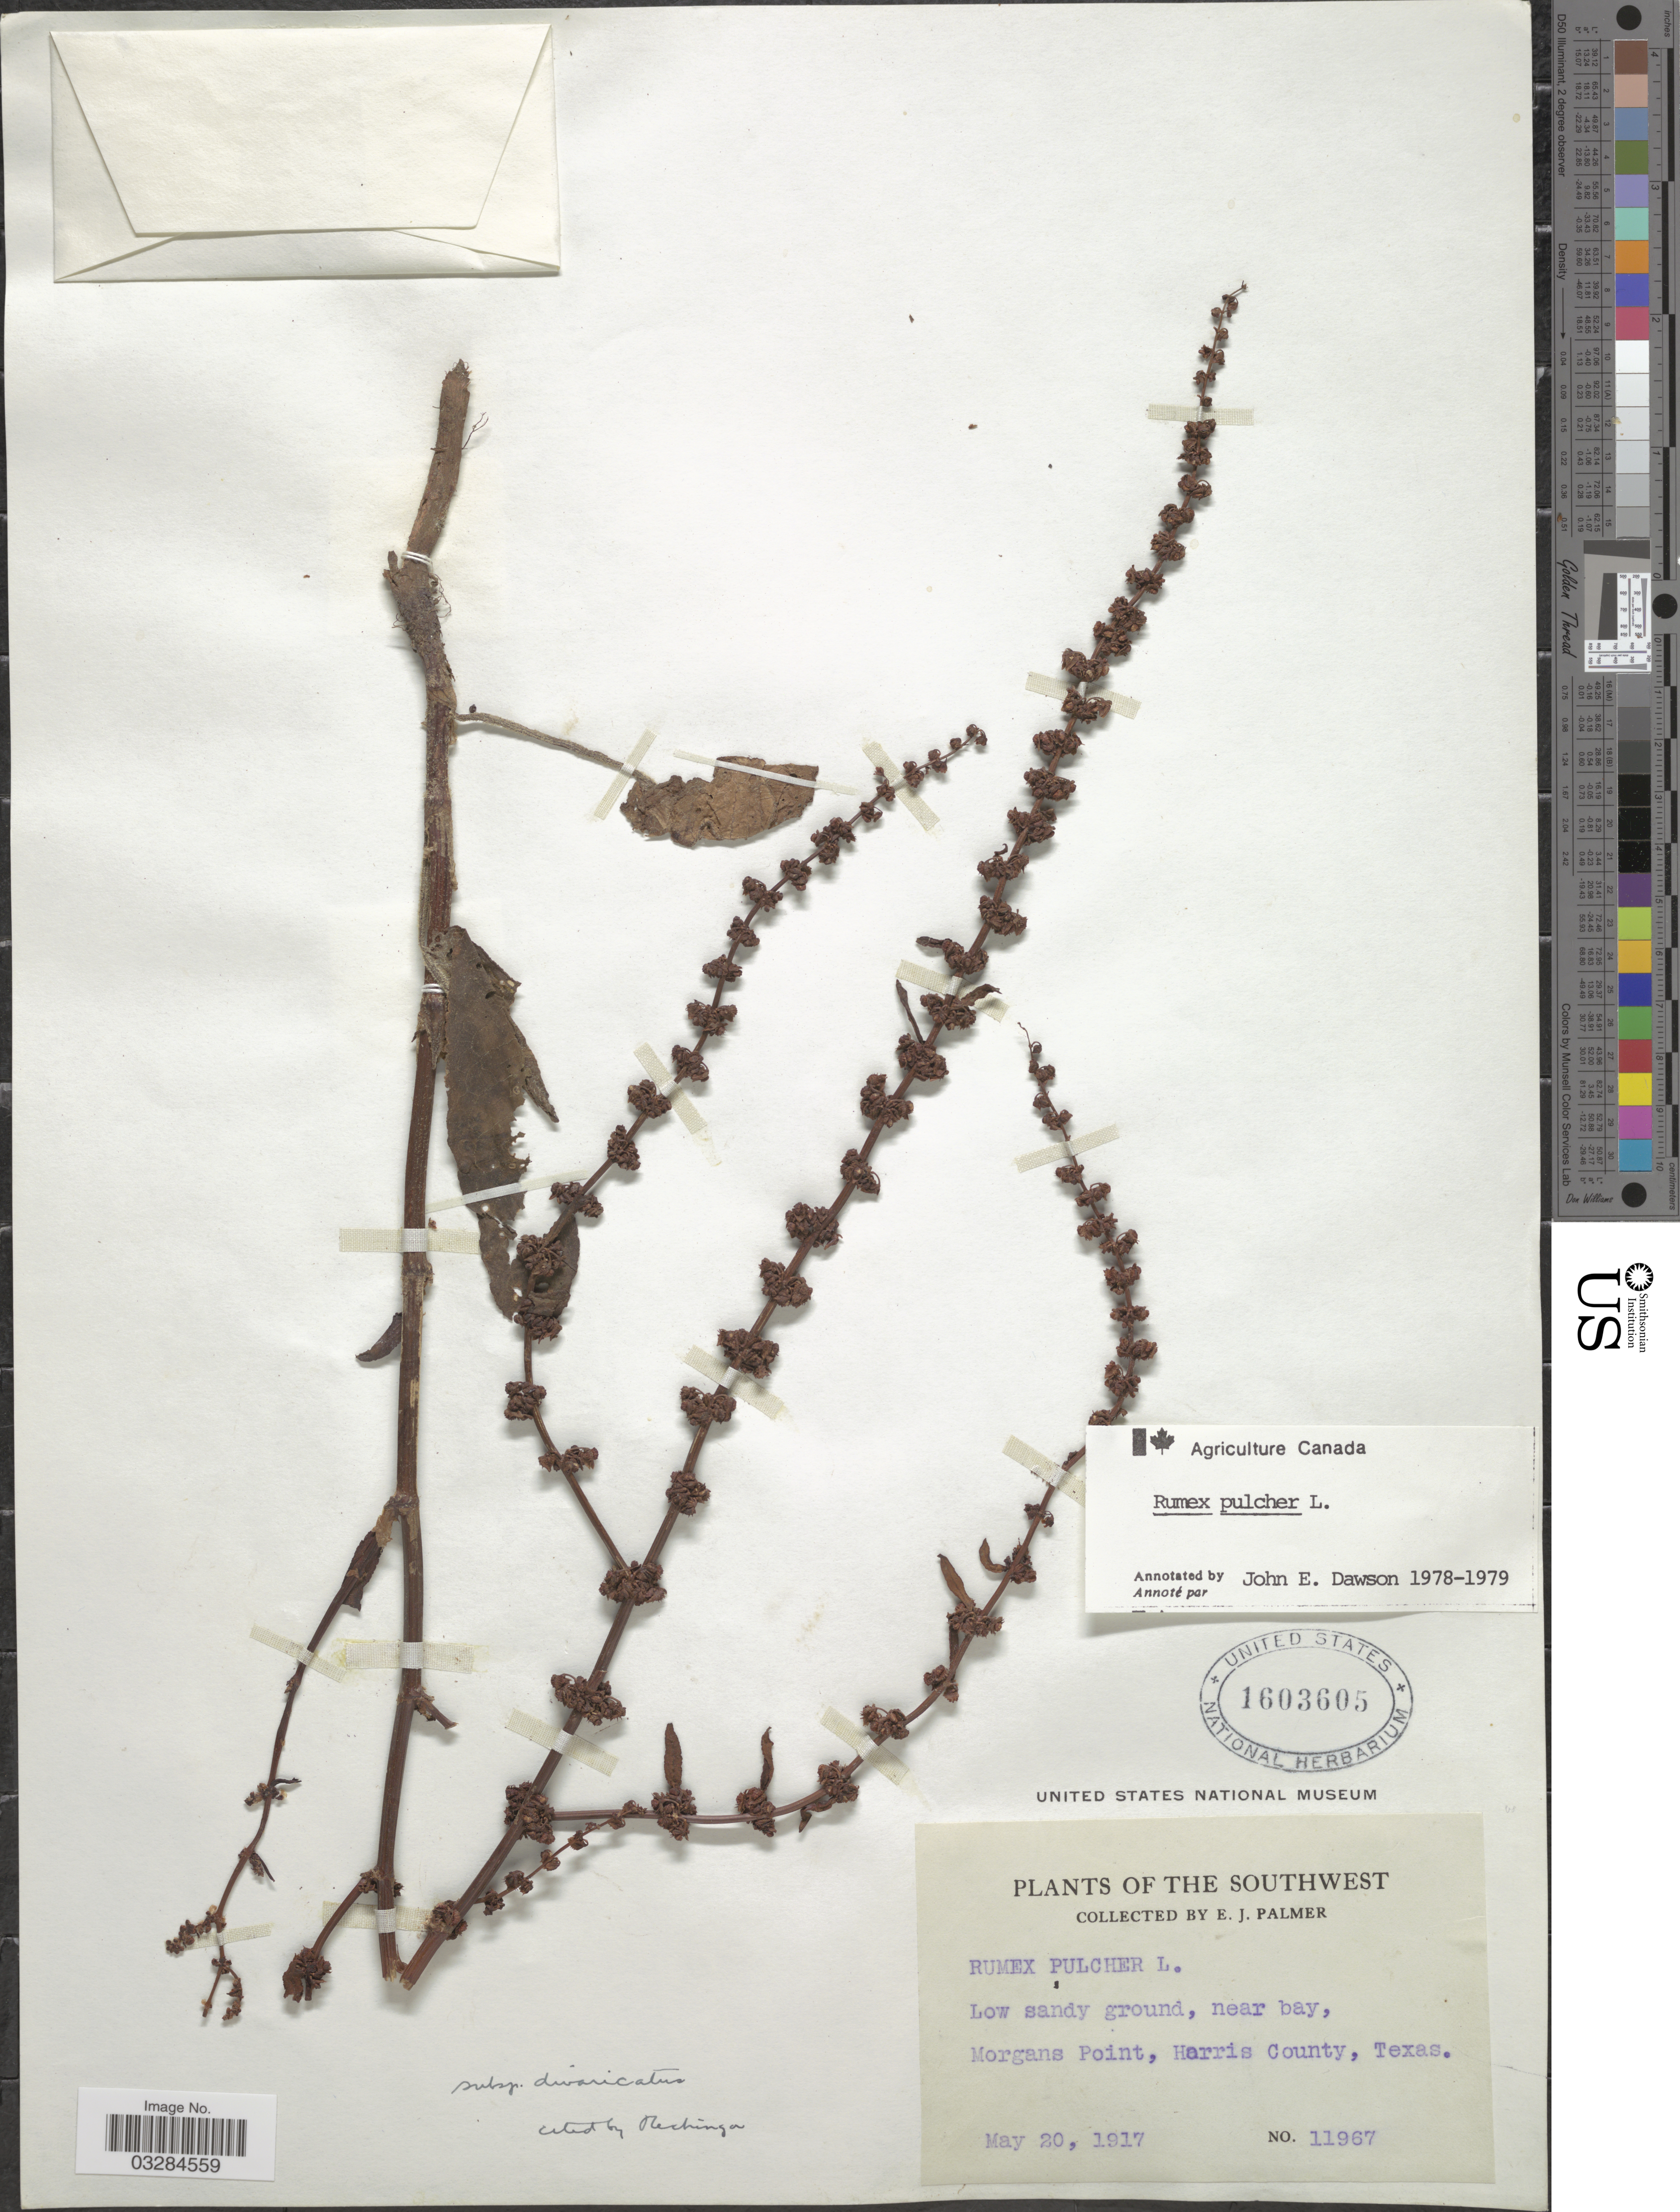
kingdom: Plantae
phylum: Tracheophyta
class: Magnoliopsida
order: Caryophyllales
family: Polygonaceae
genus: Rumex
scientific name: Rumex pulcher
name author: L.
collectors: E. J. Palmer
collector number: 11967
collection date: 1917-05-20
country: United States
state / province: Texas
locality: The Southwest, Low sandy ground, near bay, Morgans Point, Harris County.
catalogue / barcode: US 1603605